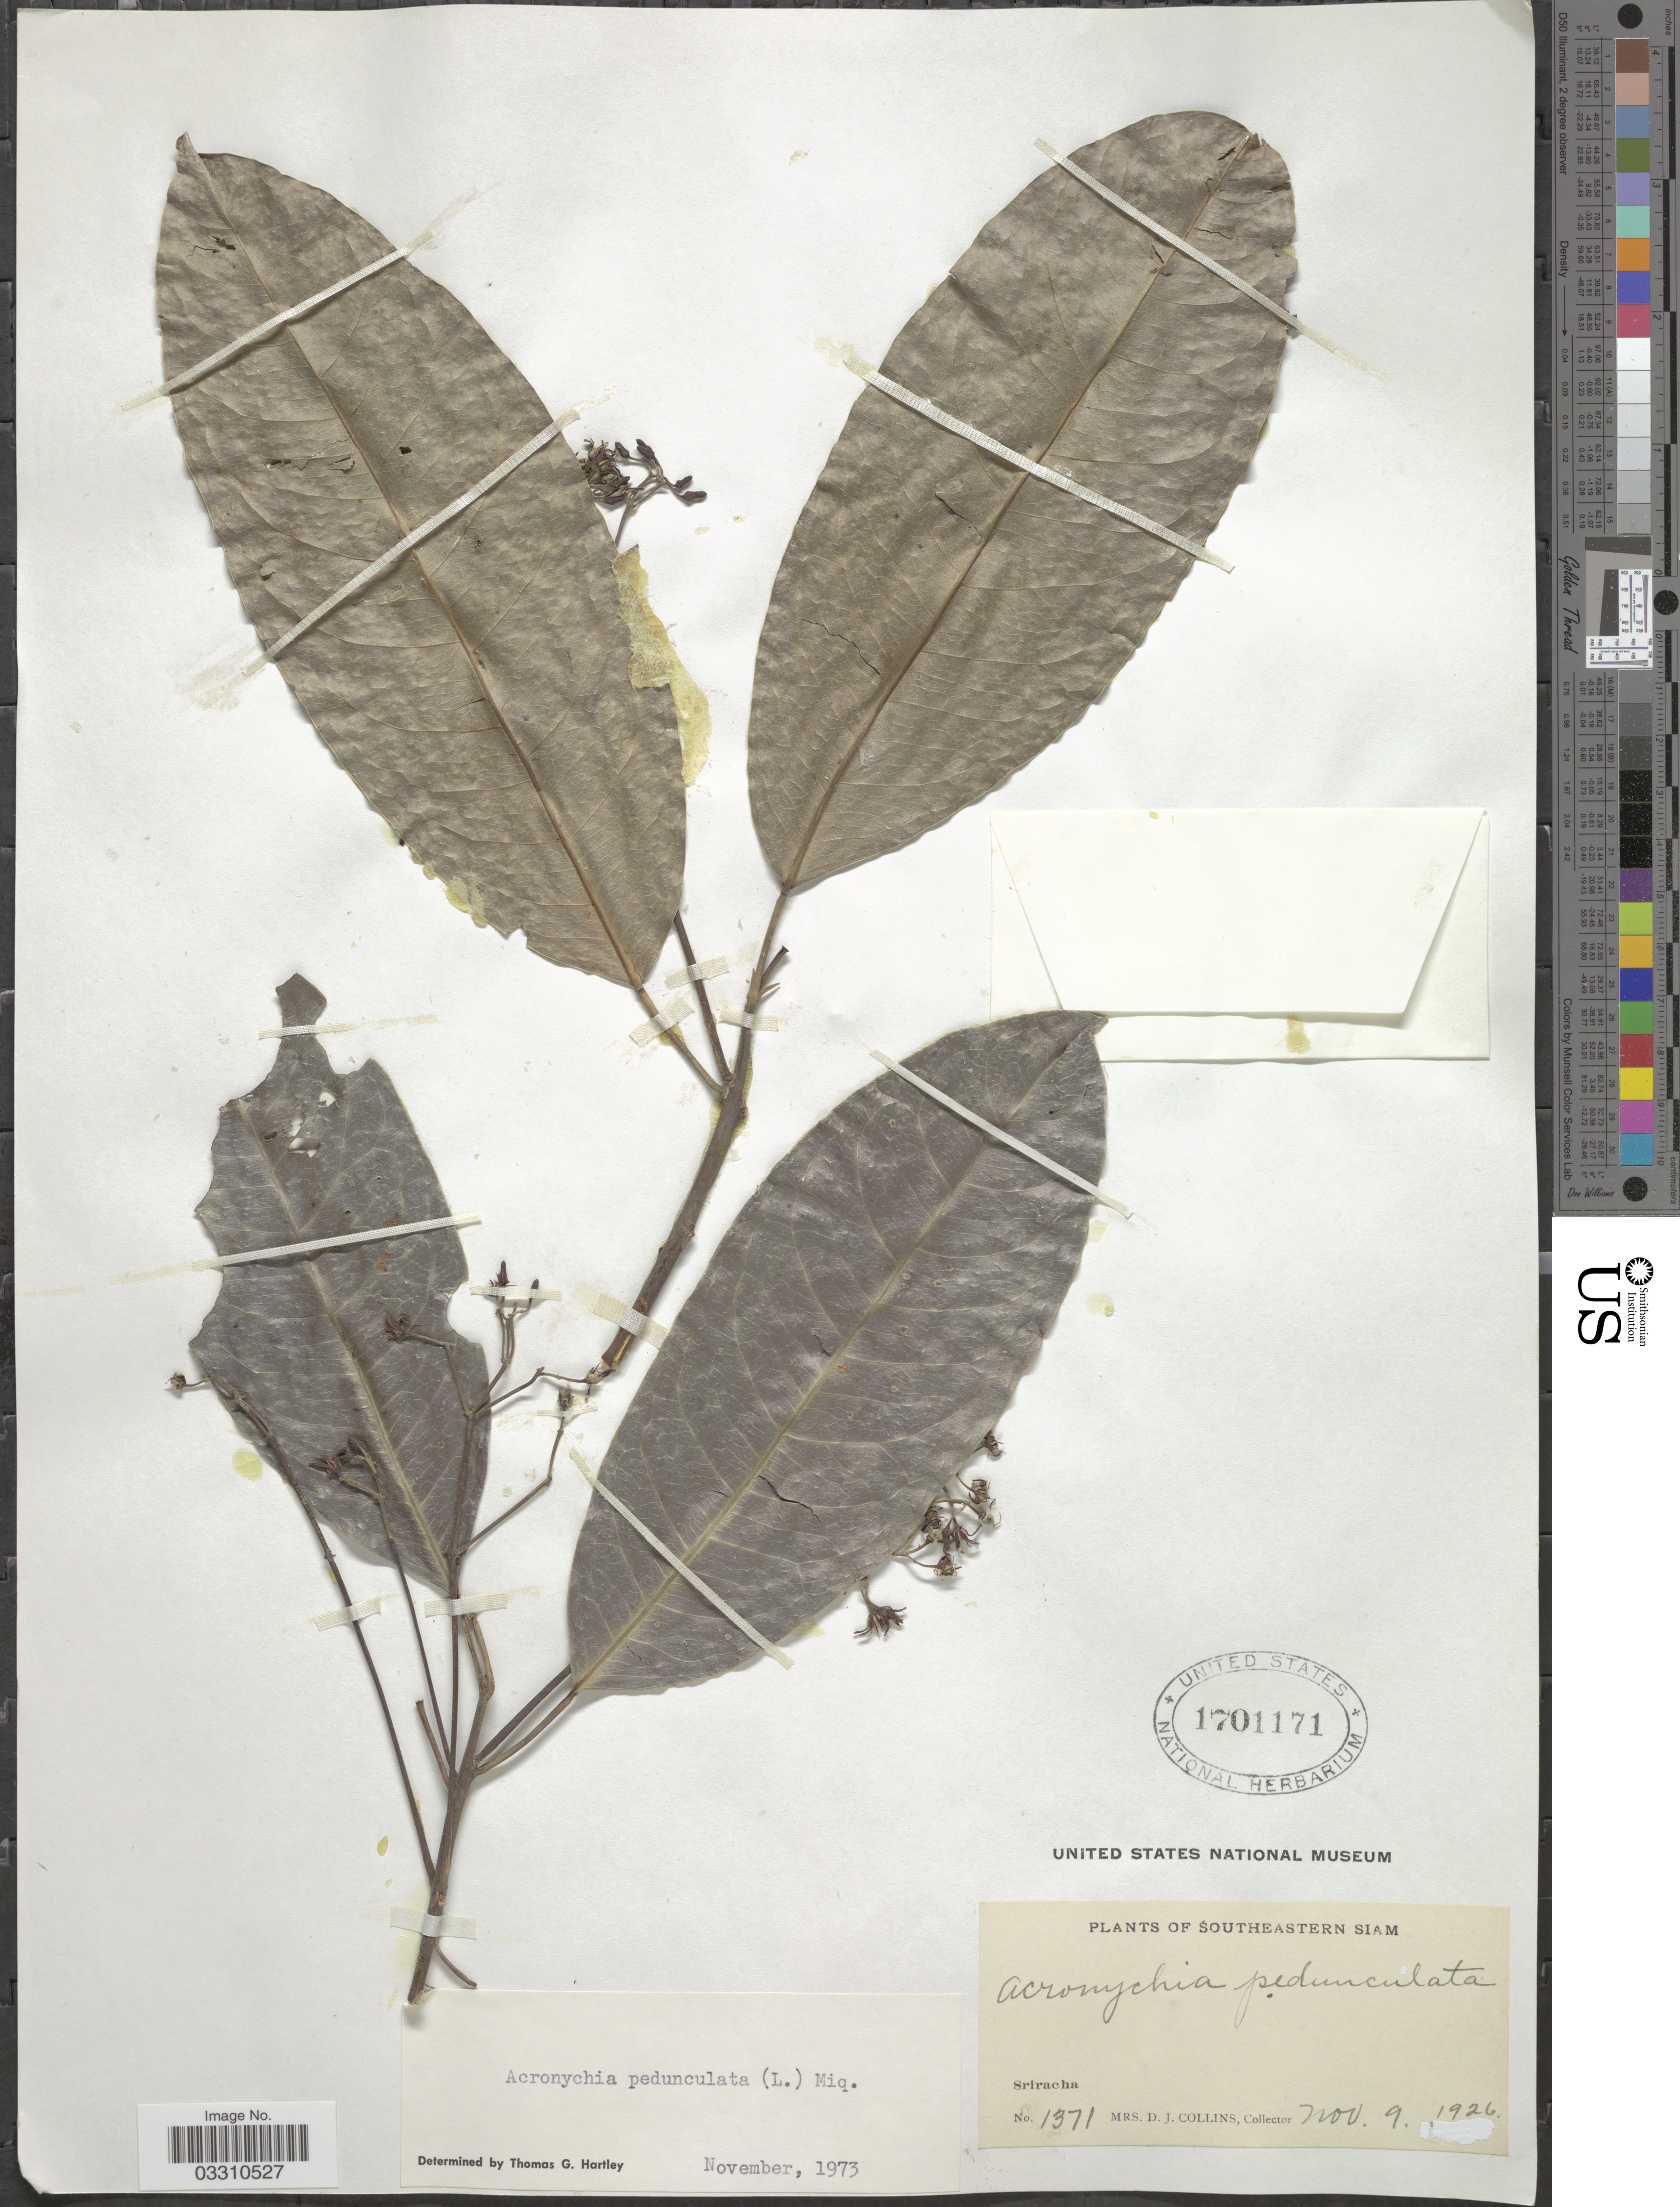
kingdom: Plantae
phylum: Tracheophyta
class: Magnoliopsida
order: Sapindales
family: Rutaceae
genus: Acronychia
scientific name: Acronychia pedunculata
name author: (L.) Miq.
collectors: Mrs. D. J. Collins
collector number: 1371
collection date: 1926-11-09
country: Thailand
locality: Southeastern Siam, Sriracha.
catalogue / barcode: US 1701171